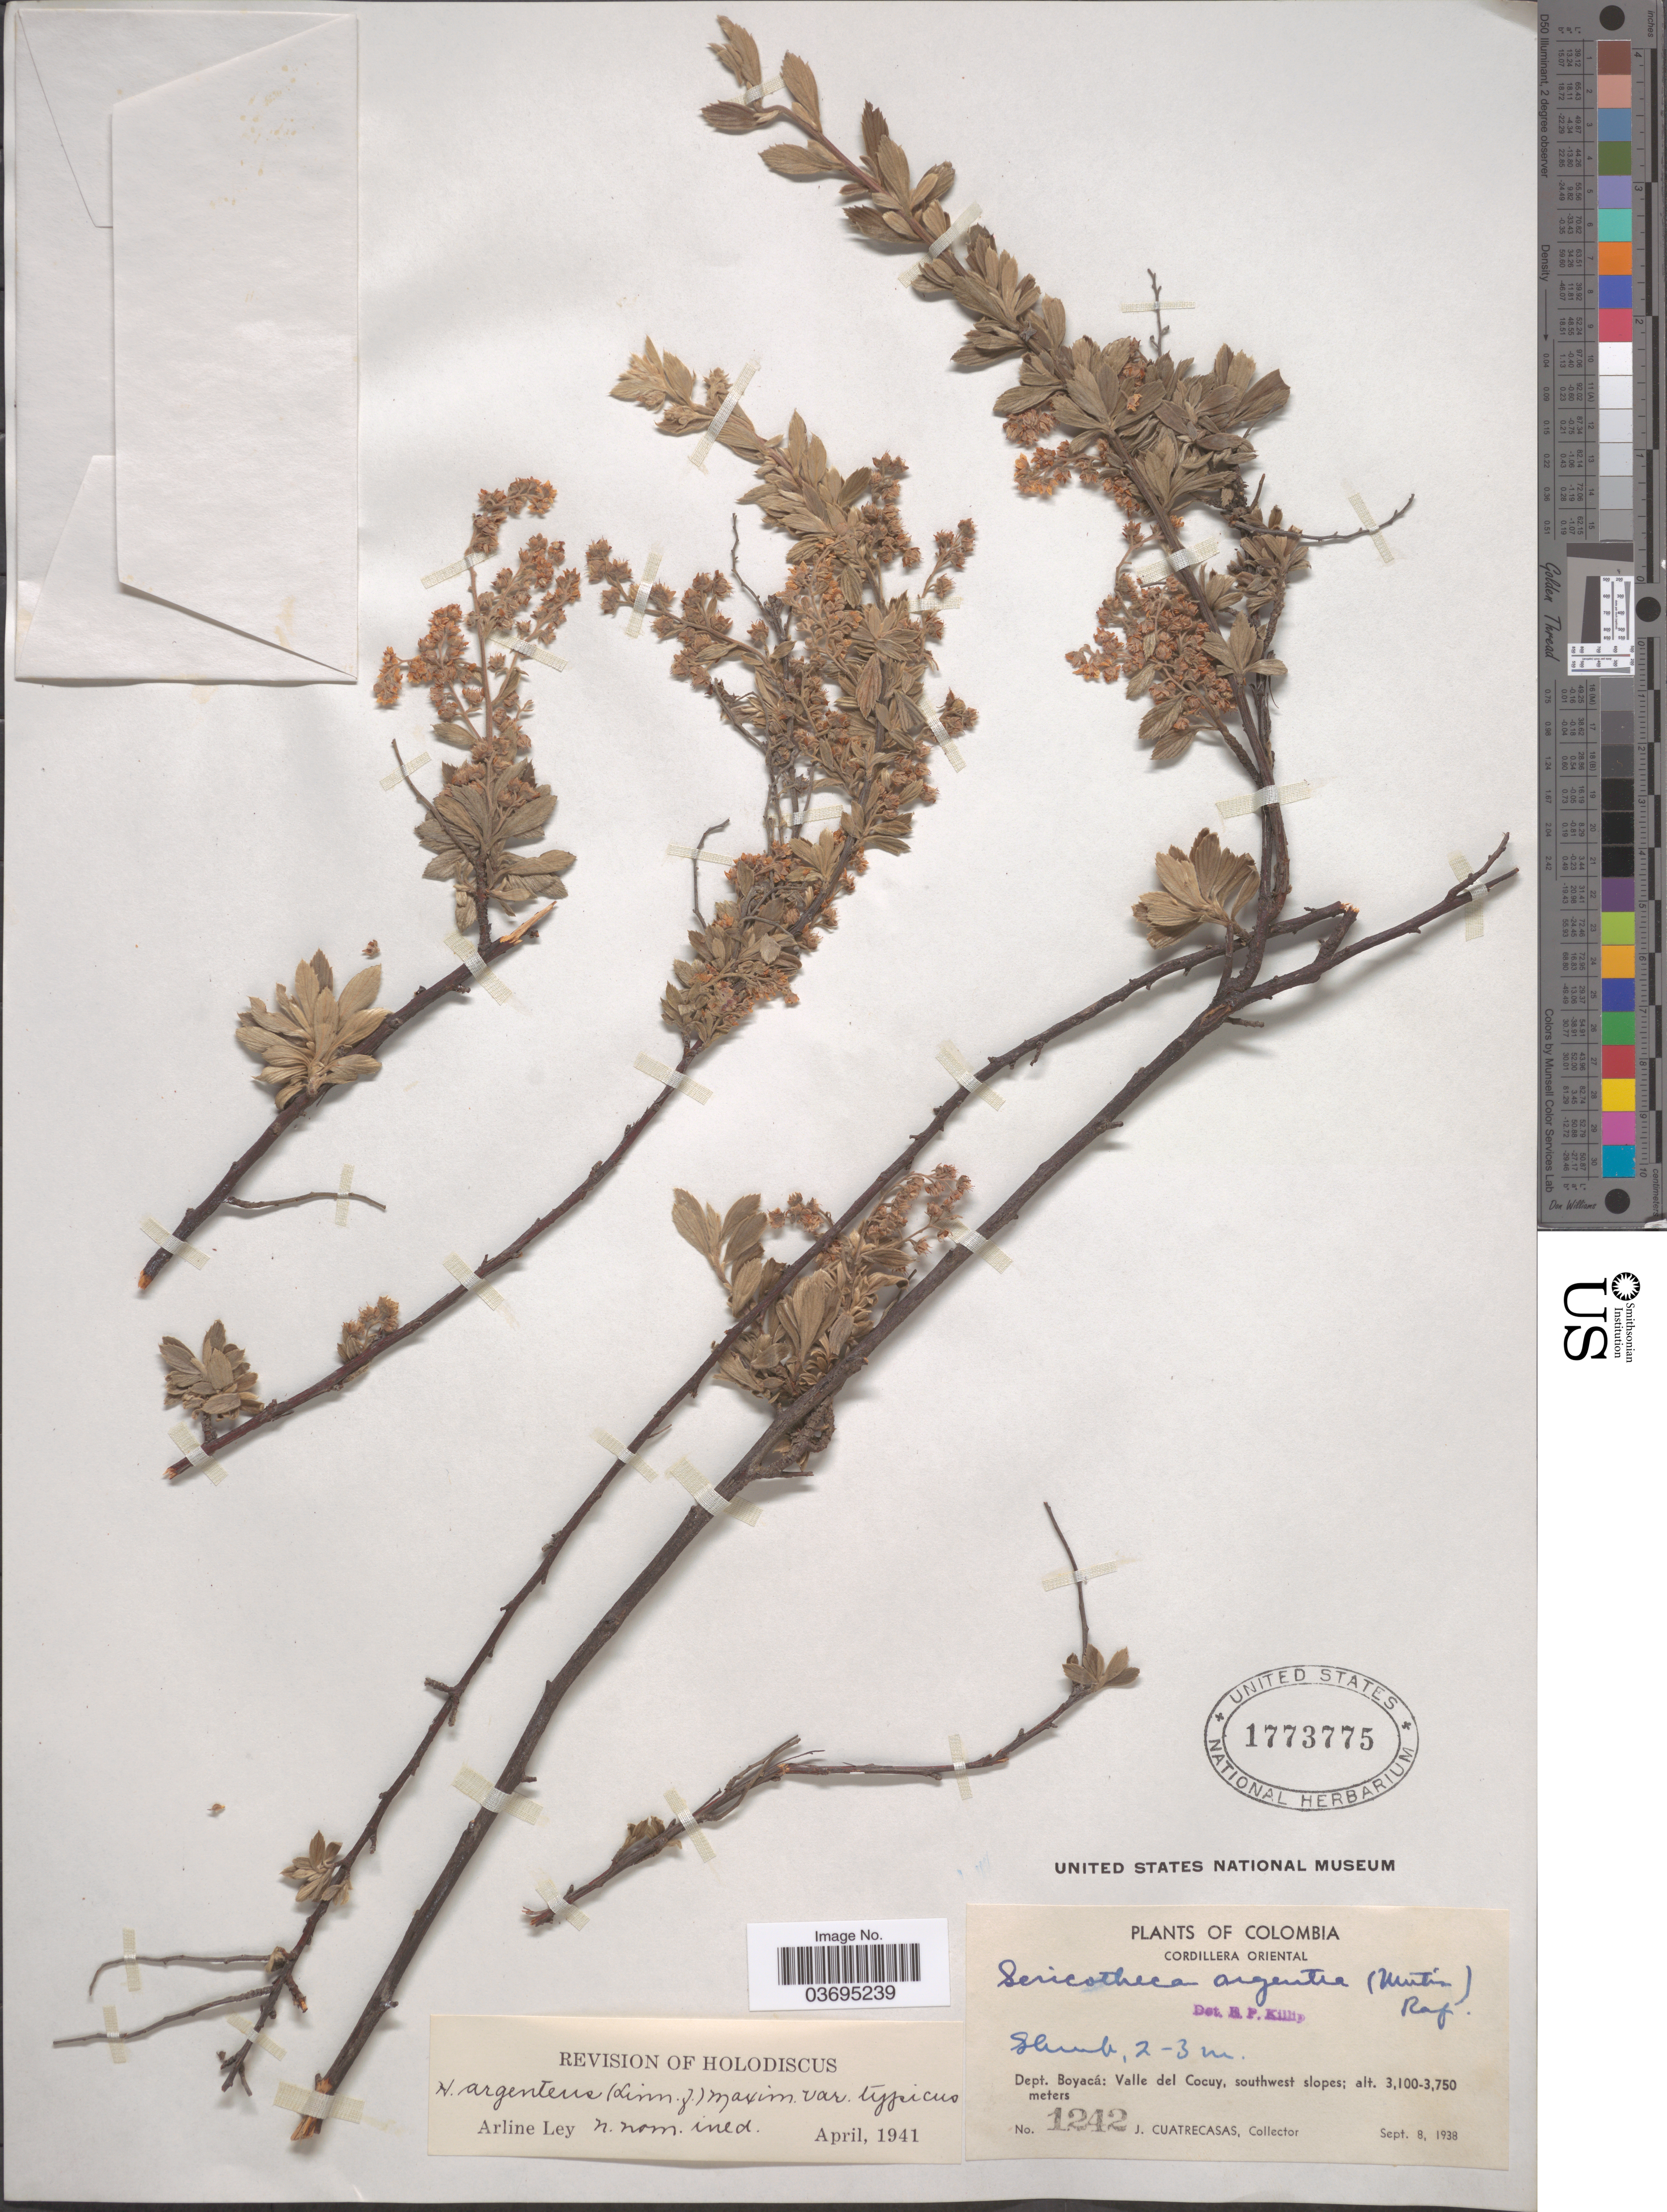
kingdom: Plantae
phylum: Tracheophyta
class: Magnoliopsida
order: Rosales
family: Rosaceae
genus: Holodiscus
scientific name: Holodiscus argenteus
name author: (L. f.) Maxim.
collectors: J. Cuatrecasas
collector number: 1242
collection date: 1938-09-08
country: Colombia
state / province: Boyacá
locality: Cordillera Oriental. Dept. Boyacá: Valle del Cocuy, southwest slopes.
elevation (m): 3100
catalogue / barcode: US 1773775